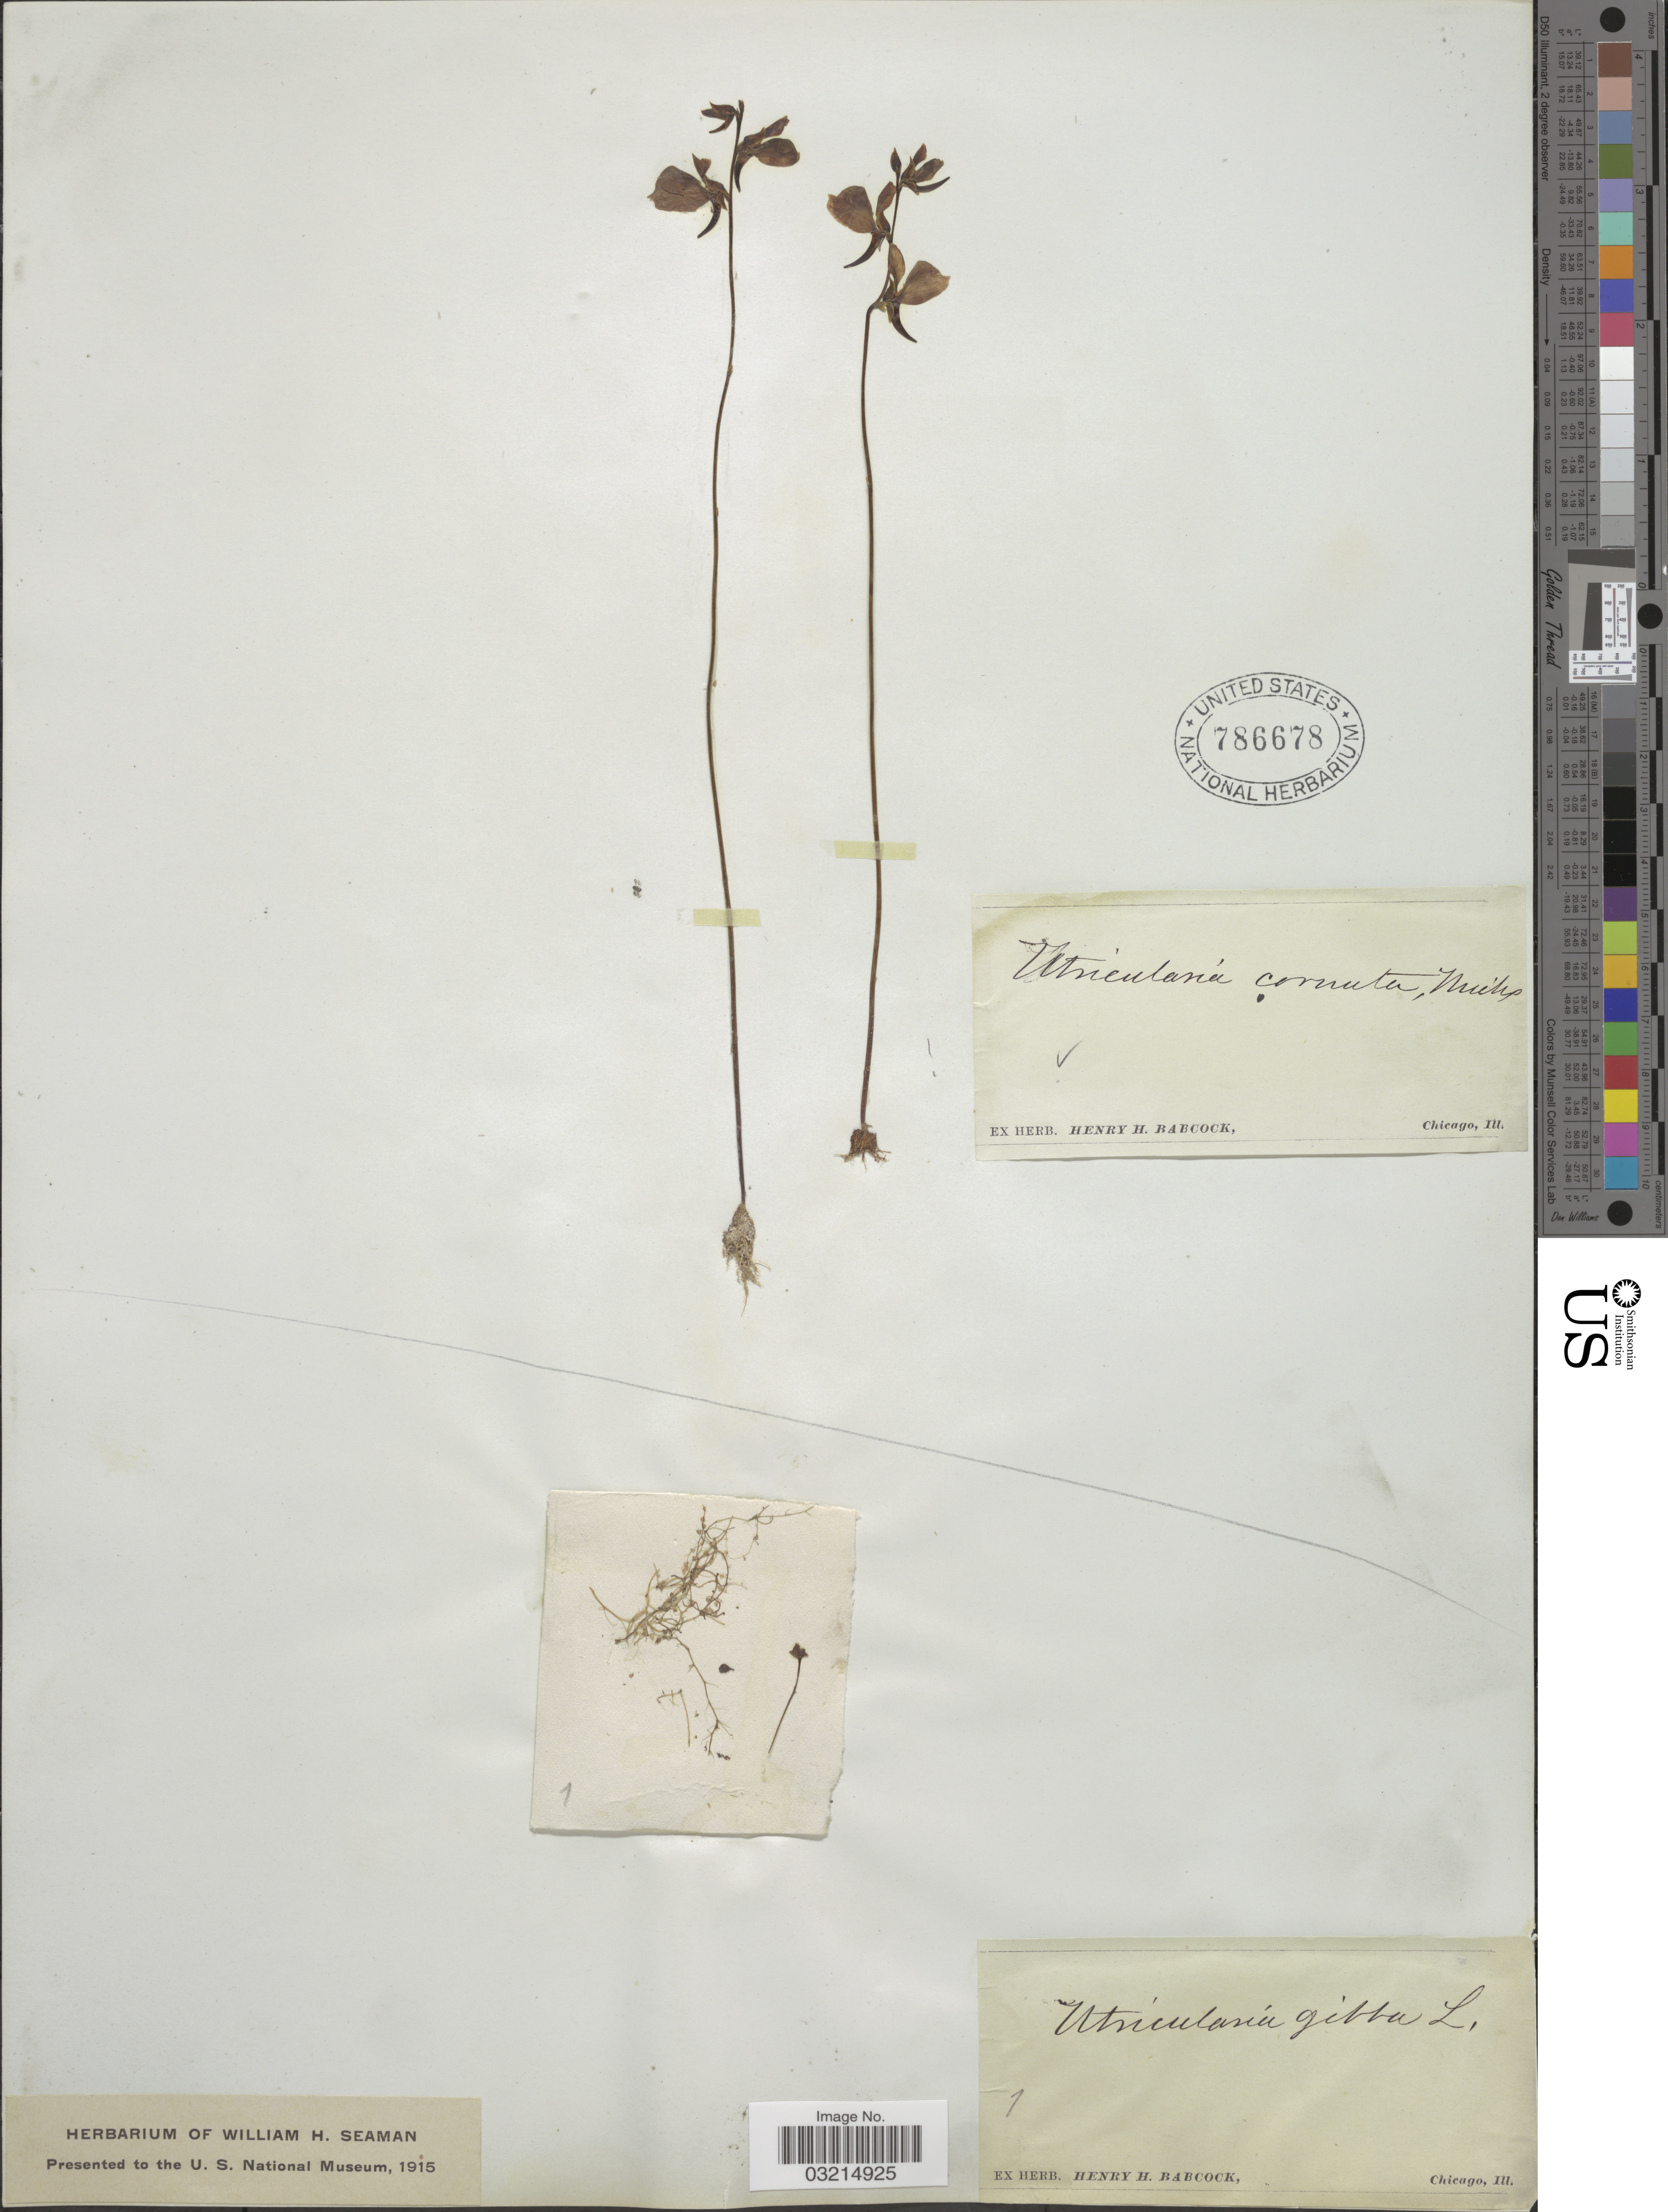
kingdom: Plantae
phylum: Tracheophyta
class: Magnoliopsida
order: Lamiales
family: Lentibulariaceae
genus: Utricularia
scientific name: Utricularia cornuta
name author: Michx.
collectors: ex herb. Henry Homes Babcock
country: United States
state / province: Illinois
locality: Chicago.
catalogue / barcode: US 786678